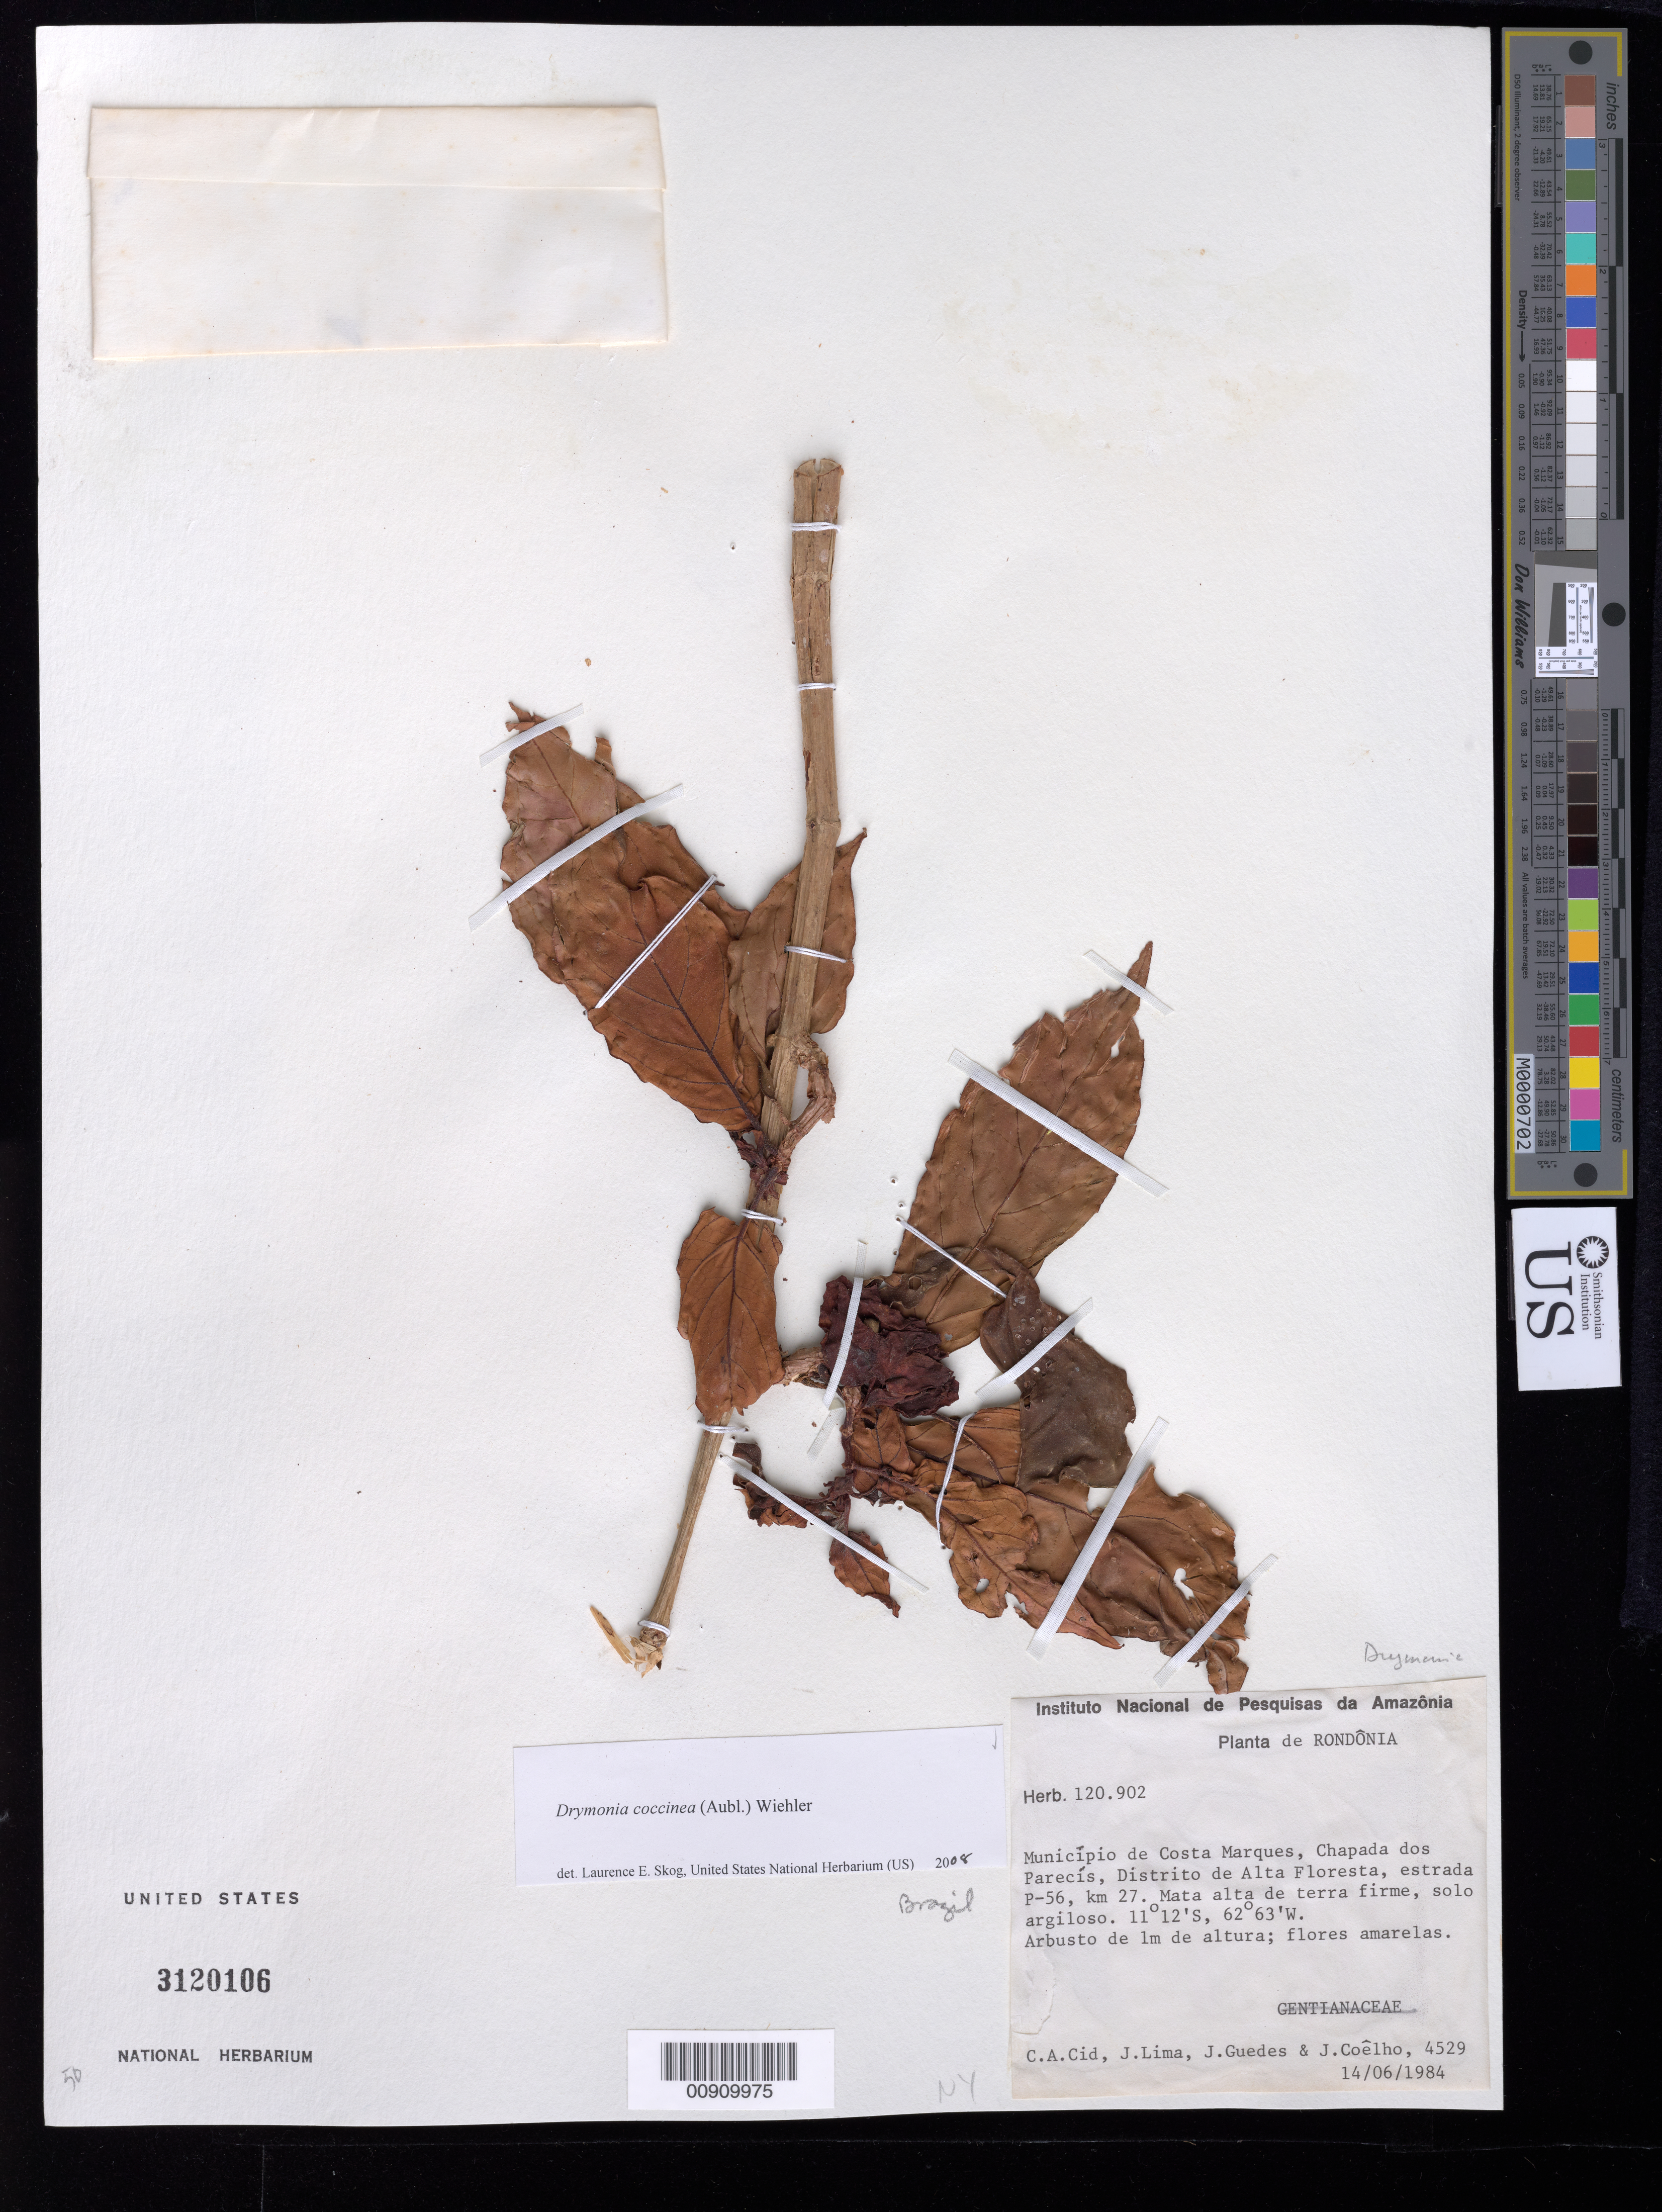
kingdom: Plantae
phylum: Tracheophyta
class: Magnoliopsida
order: Lamiales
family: Gesneriaceae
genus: Drymonia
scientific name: Drymonia coccinea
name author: (Aubl.) Wiehler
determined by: Skog, Laurence E.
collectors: C. A. Cid Ferreira & et al.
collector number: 4529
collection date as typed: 14 Jun 1984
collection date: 1984-06-14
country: Brazil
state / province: Rondonia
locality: Município de Costa Marques, Chapada do Parecís, Distrito de Alta Floresta, estrada P-56, km 27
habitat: mata alta de terra firme, solo argiloso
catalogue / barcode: US 3120106